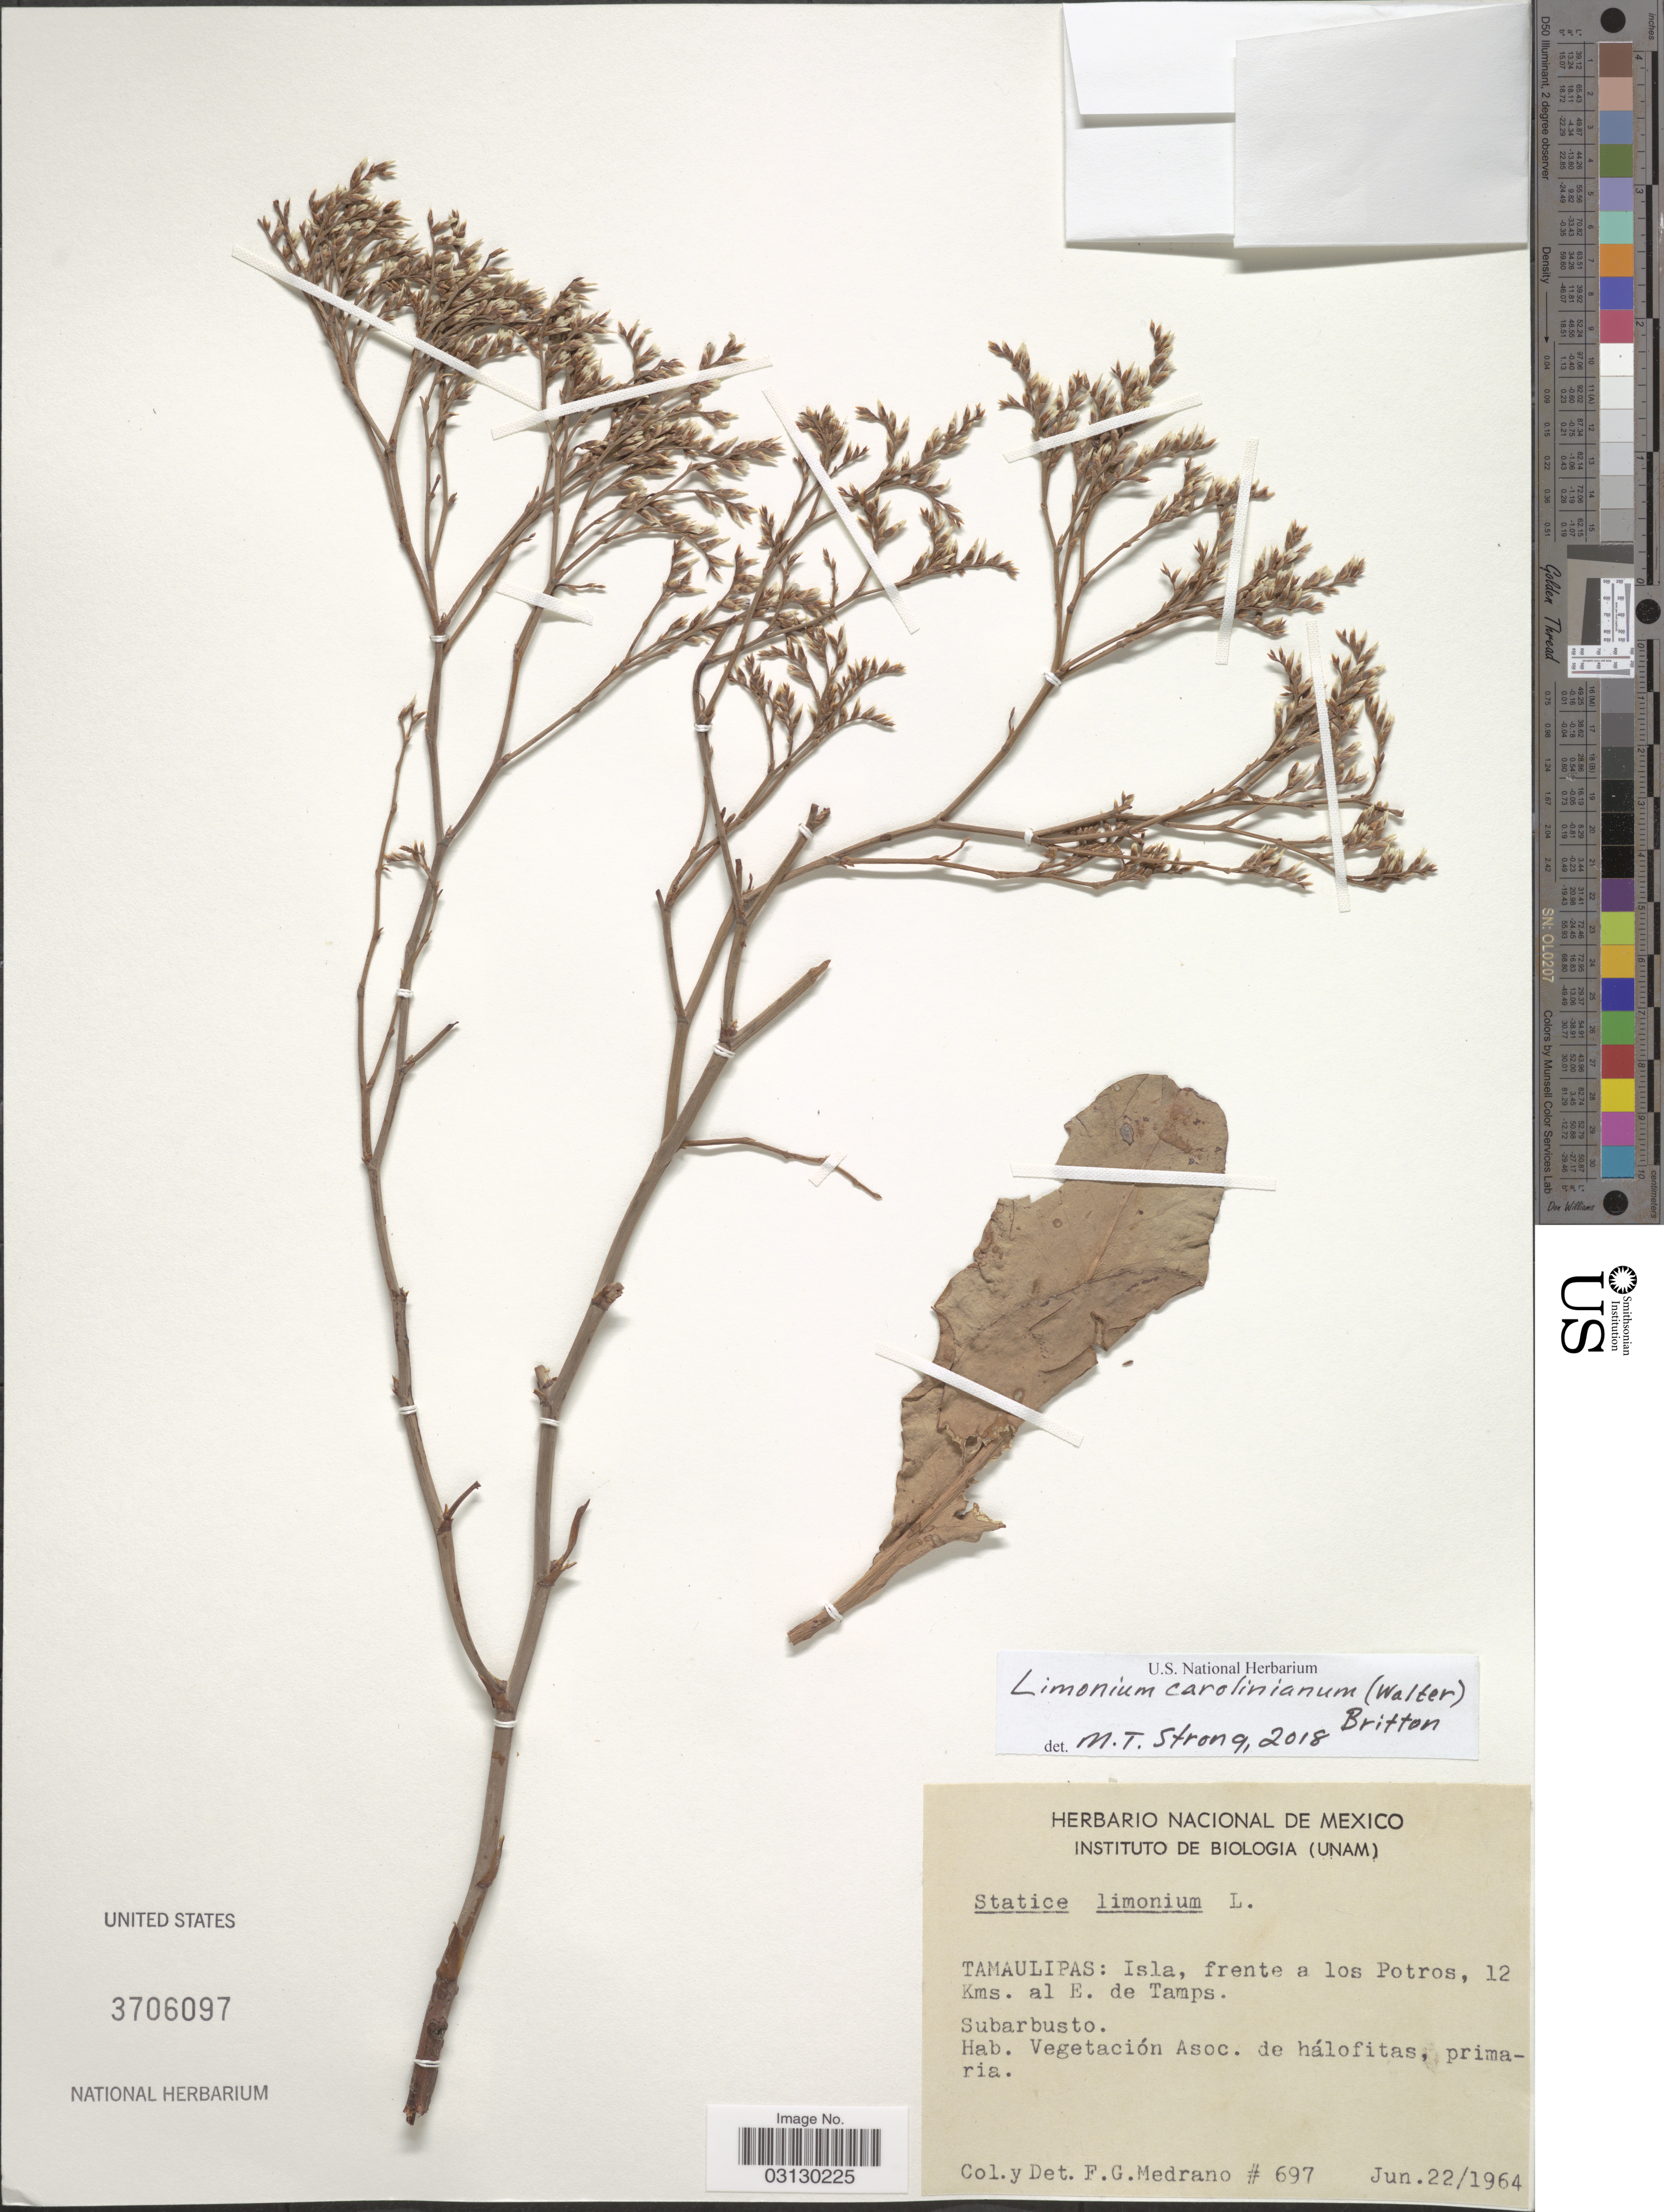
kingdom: Plantae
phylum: Tracheophyta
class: Magnoliopsida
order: Caryophyllales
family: Plumbaginaceae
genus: Limonium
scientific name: Limonium carolinianum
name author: (Walter) Britton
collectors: F. Medrano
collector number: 697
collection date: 1964-06-22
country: Mexico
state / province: Tamaulipas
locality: Isla, frente a los Potros, 12 Kms. al E. de Tamps.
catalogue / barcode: US 3706097